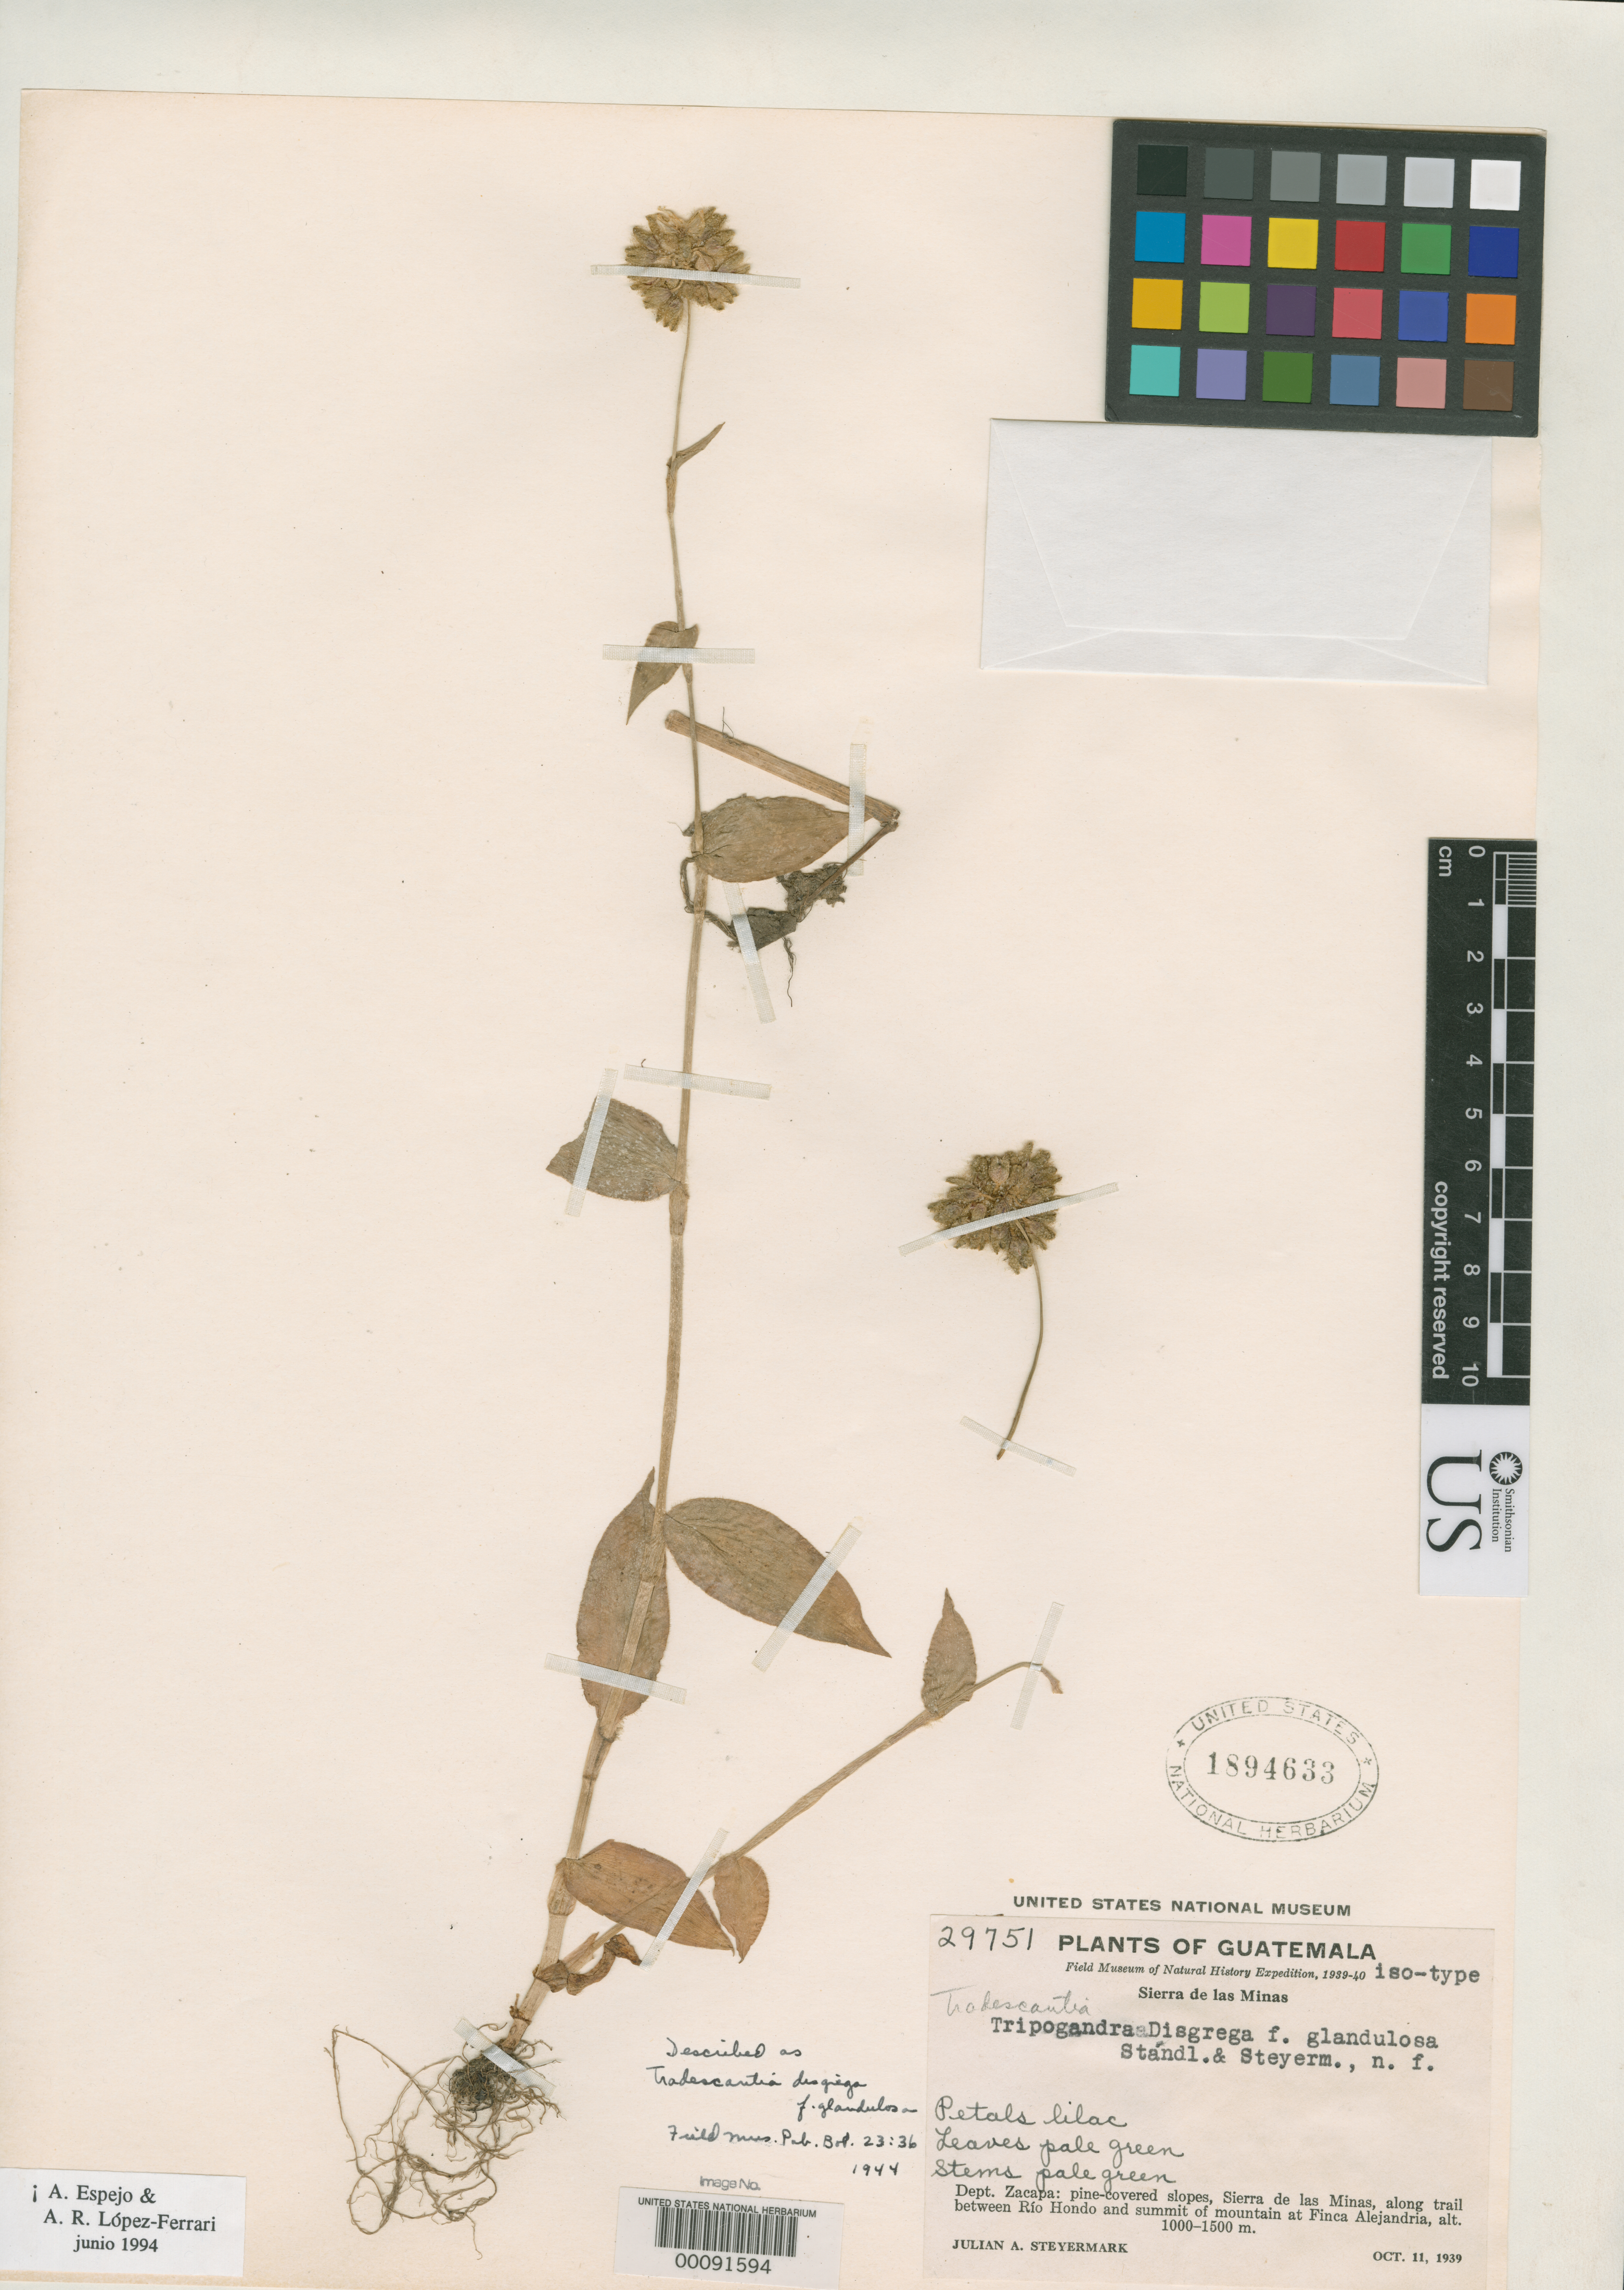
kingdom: Plantae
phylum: Tracheophyta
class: Liliopsida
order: Commelinales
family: Commelinaceae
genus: Tradescantia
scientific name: Tradescantia disgrega f. glandulosa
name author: Standl. & Steyerm.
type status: Isotype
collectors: J. Steyermark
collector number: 29751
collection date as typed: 11 Oct 1939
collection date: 1939-10-11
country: Guatemala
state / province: Zacapa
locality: Sierra de las Minas, along trail between Rio Hondo and summit of mountain of Finca Alejandria.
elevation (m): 1000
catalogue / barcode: US 1894633